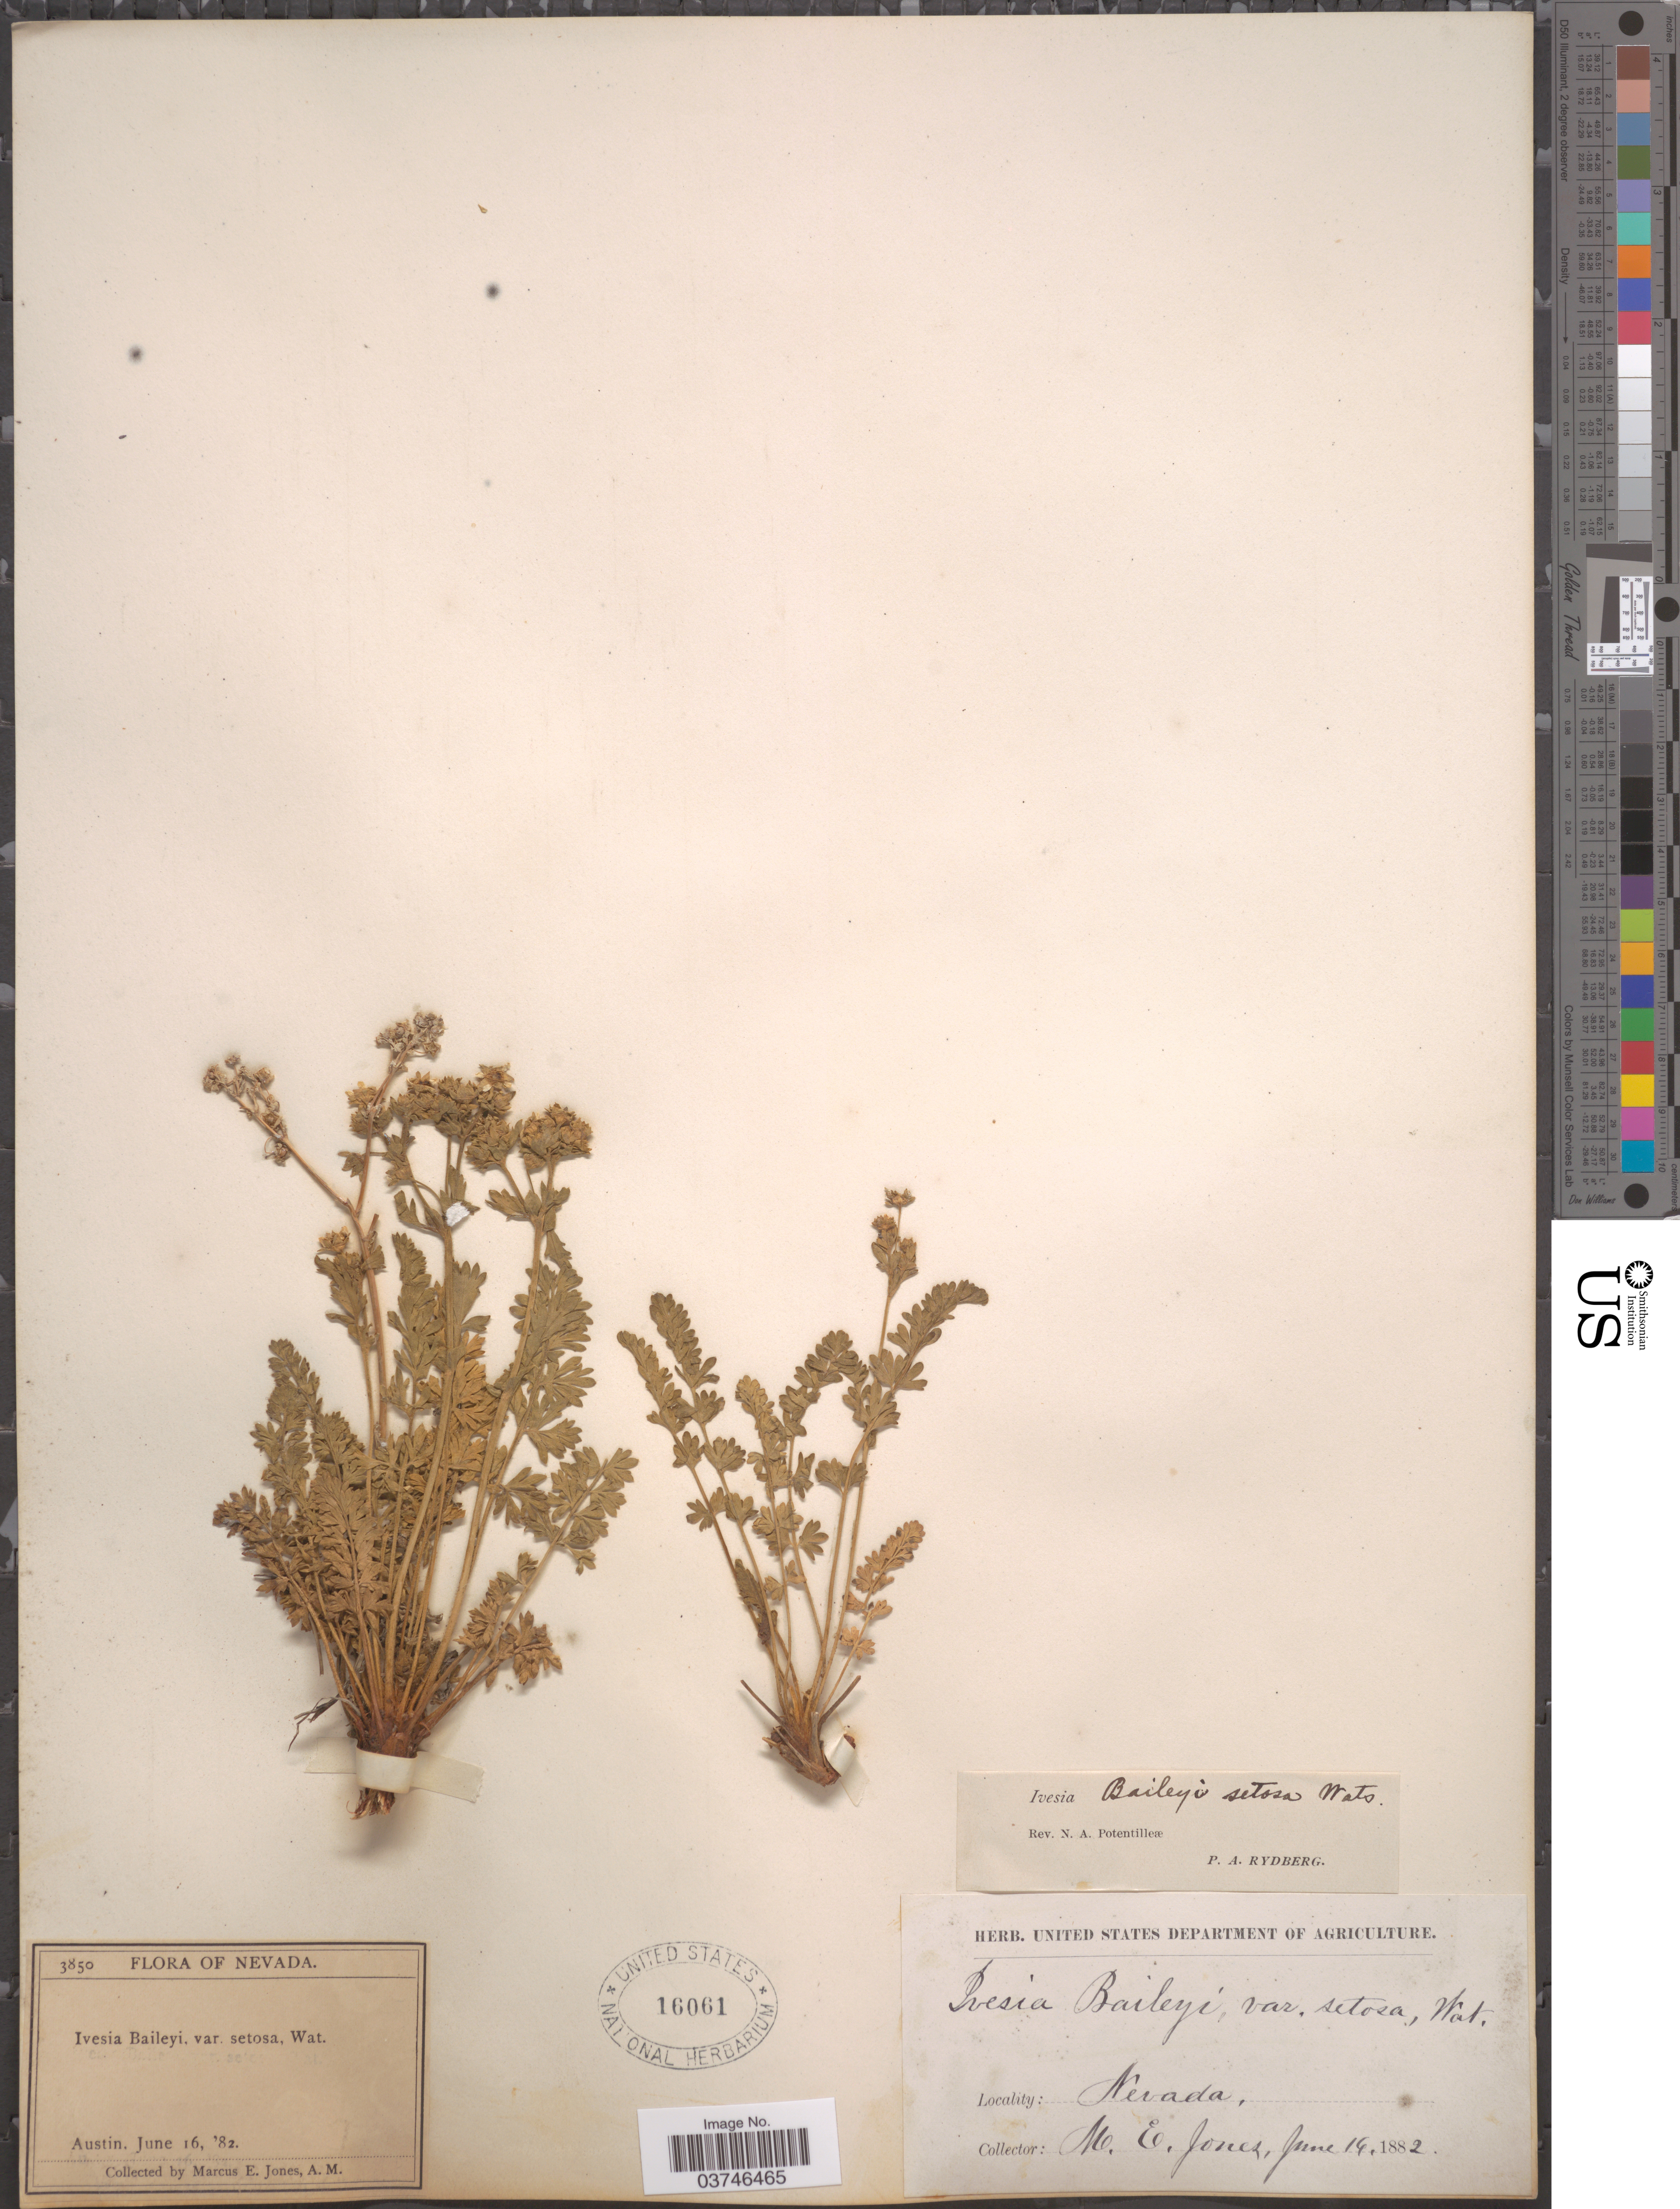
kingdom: Plantae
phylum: Tracheophyta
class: Magnoliopsida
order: Rosales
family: Rosaceae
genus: Potentilla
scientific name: Potentilla setosa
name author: (S. Watson) Mosyakin & Shiyan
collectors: M. E. Jones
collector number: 3850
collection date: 1882-06-16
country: United States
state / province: Nevada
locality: Austin.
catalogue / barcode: US 16061